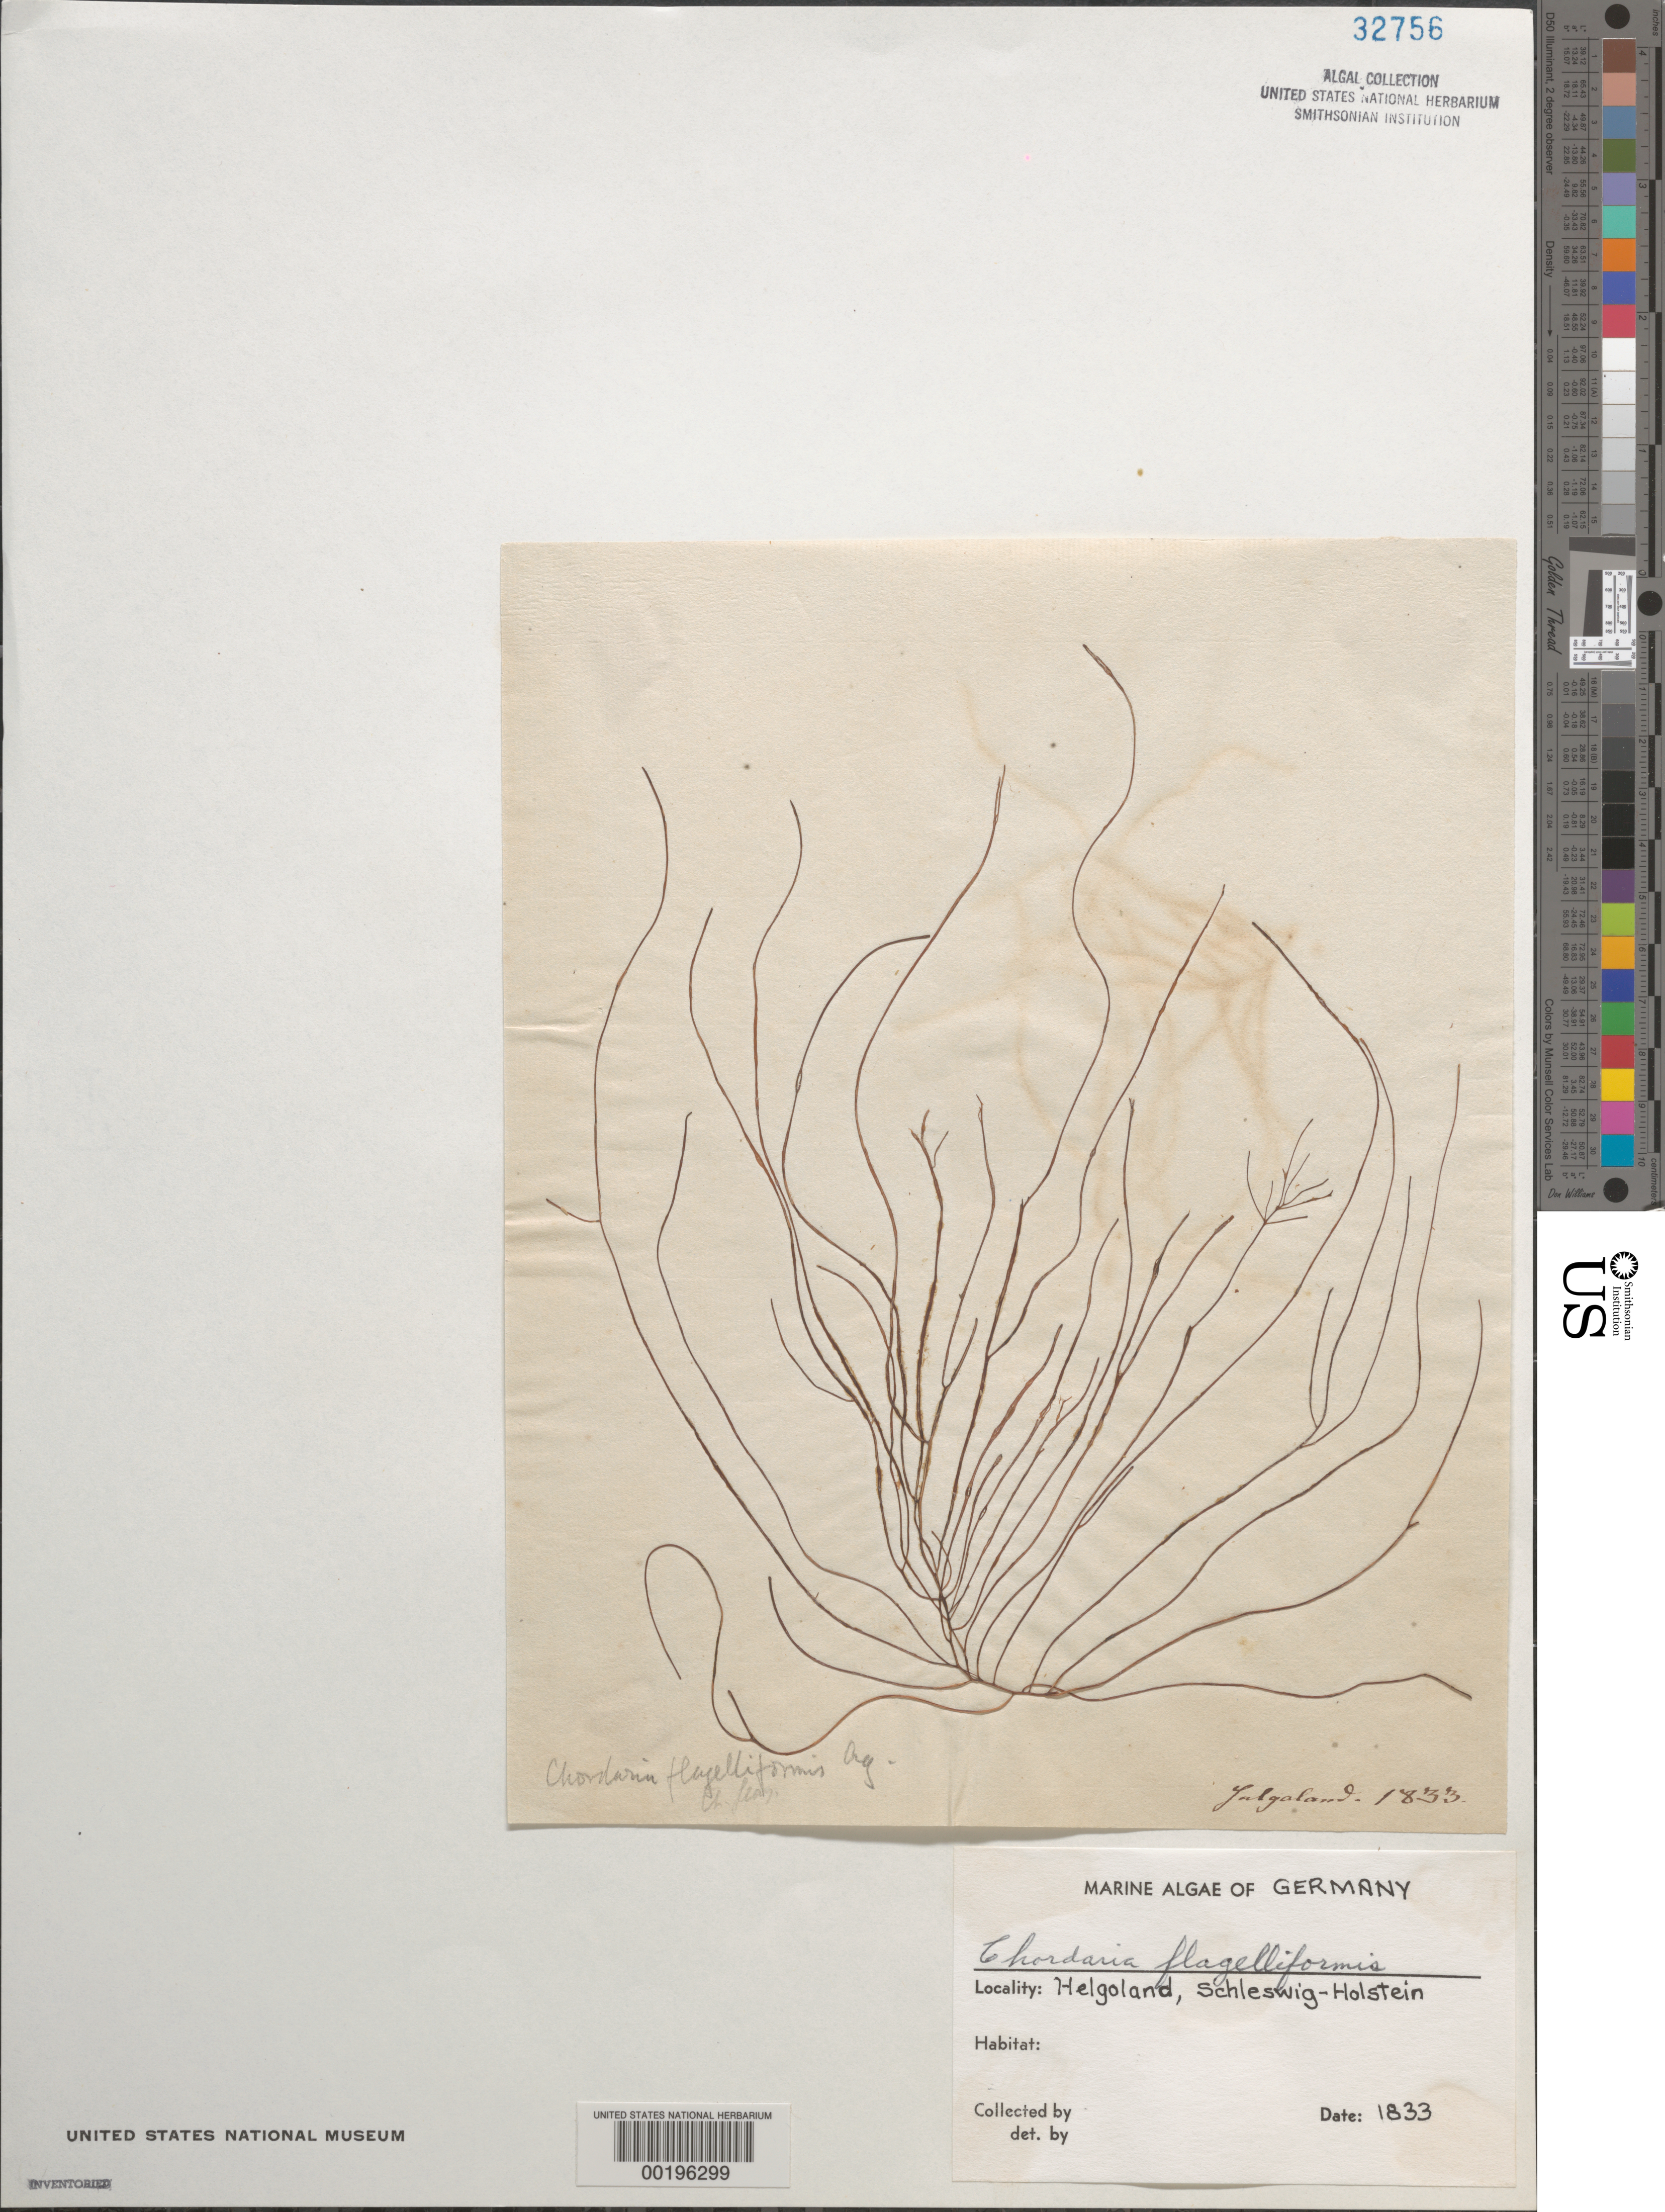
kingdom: Chromista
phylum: Ochrophyta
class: Phaeophyceae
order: Ectocarpales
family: Chordariaceae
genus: Chordaria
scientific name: Chordaria flagelliformis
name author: (Hudson) Grev.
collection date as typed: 1833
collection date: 1833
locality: Julgaland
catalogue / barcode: US 32756